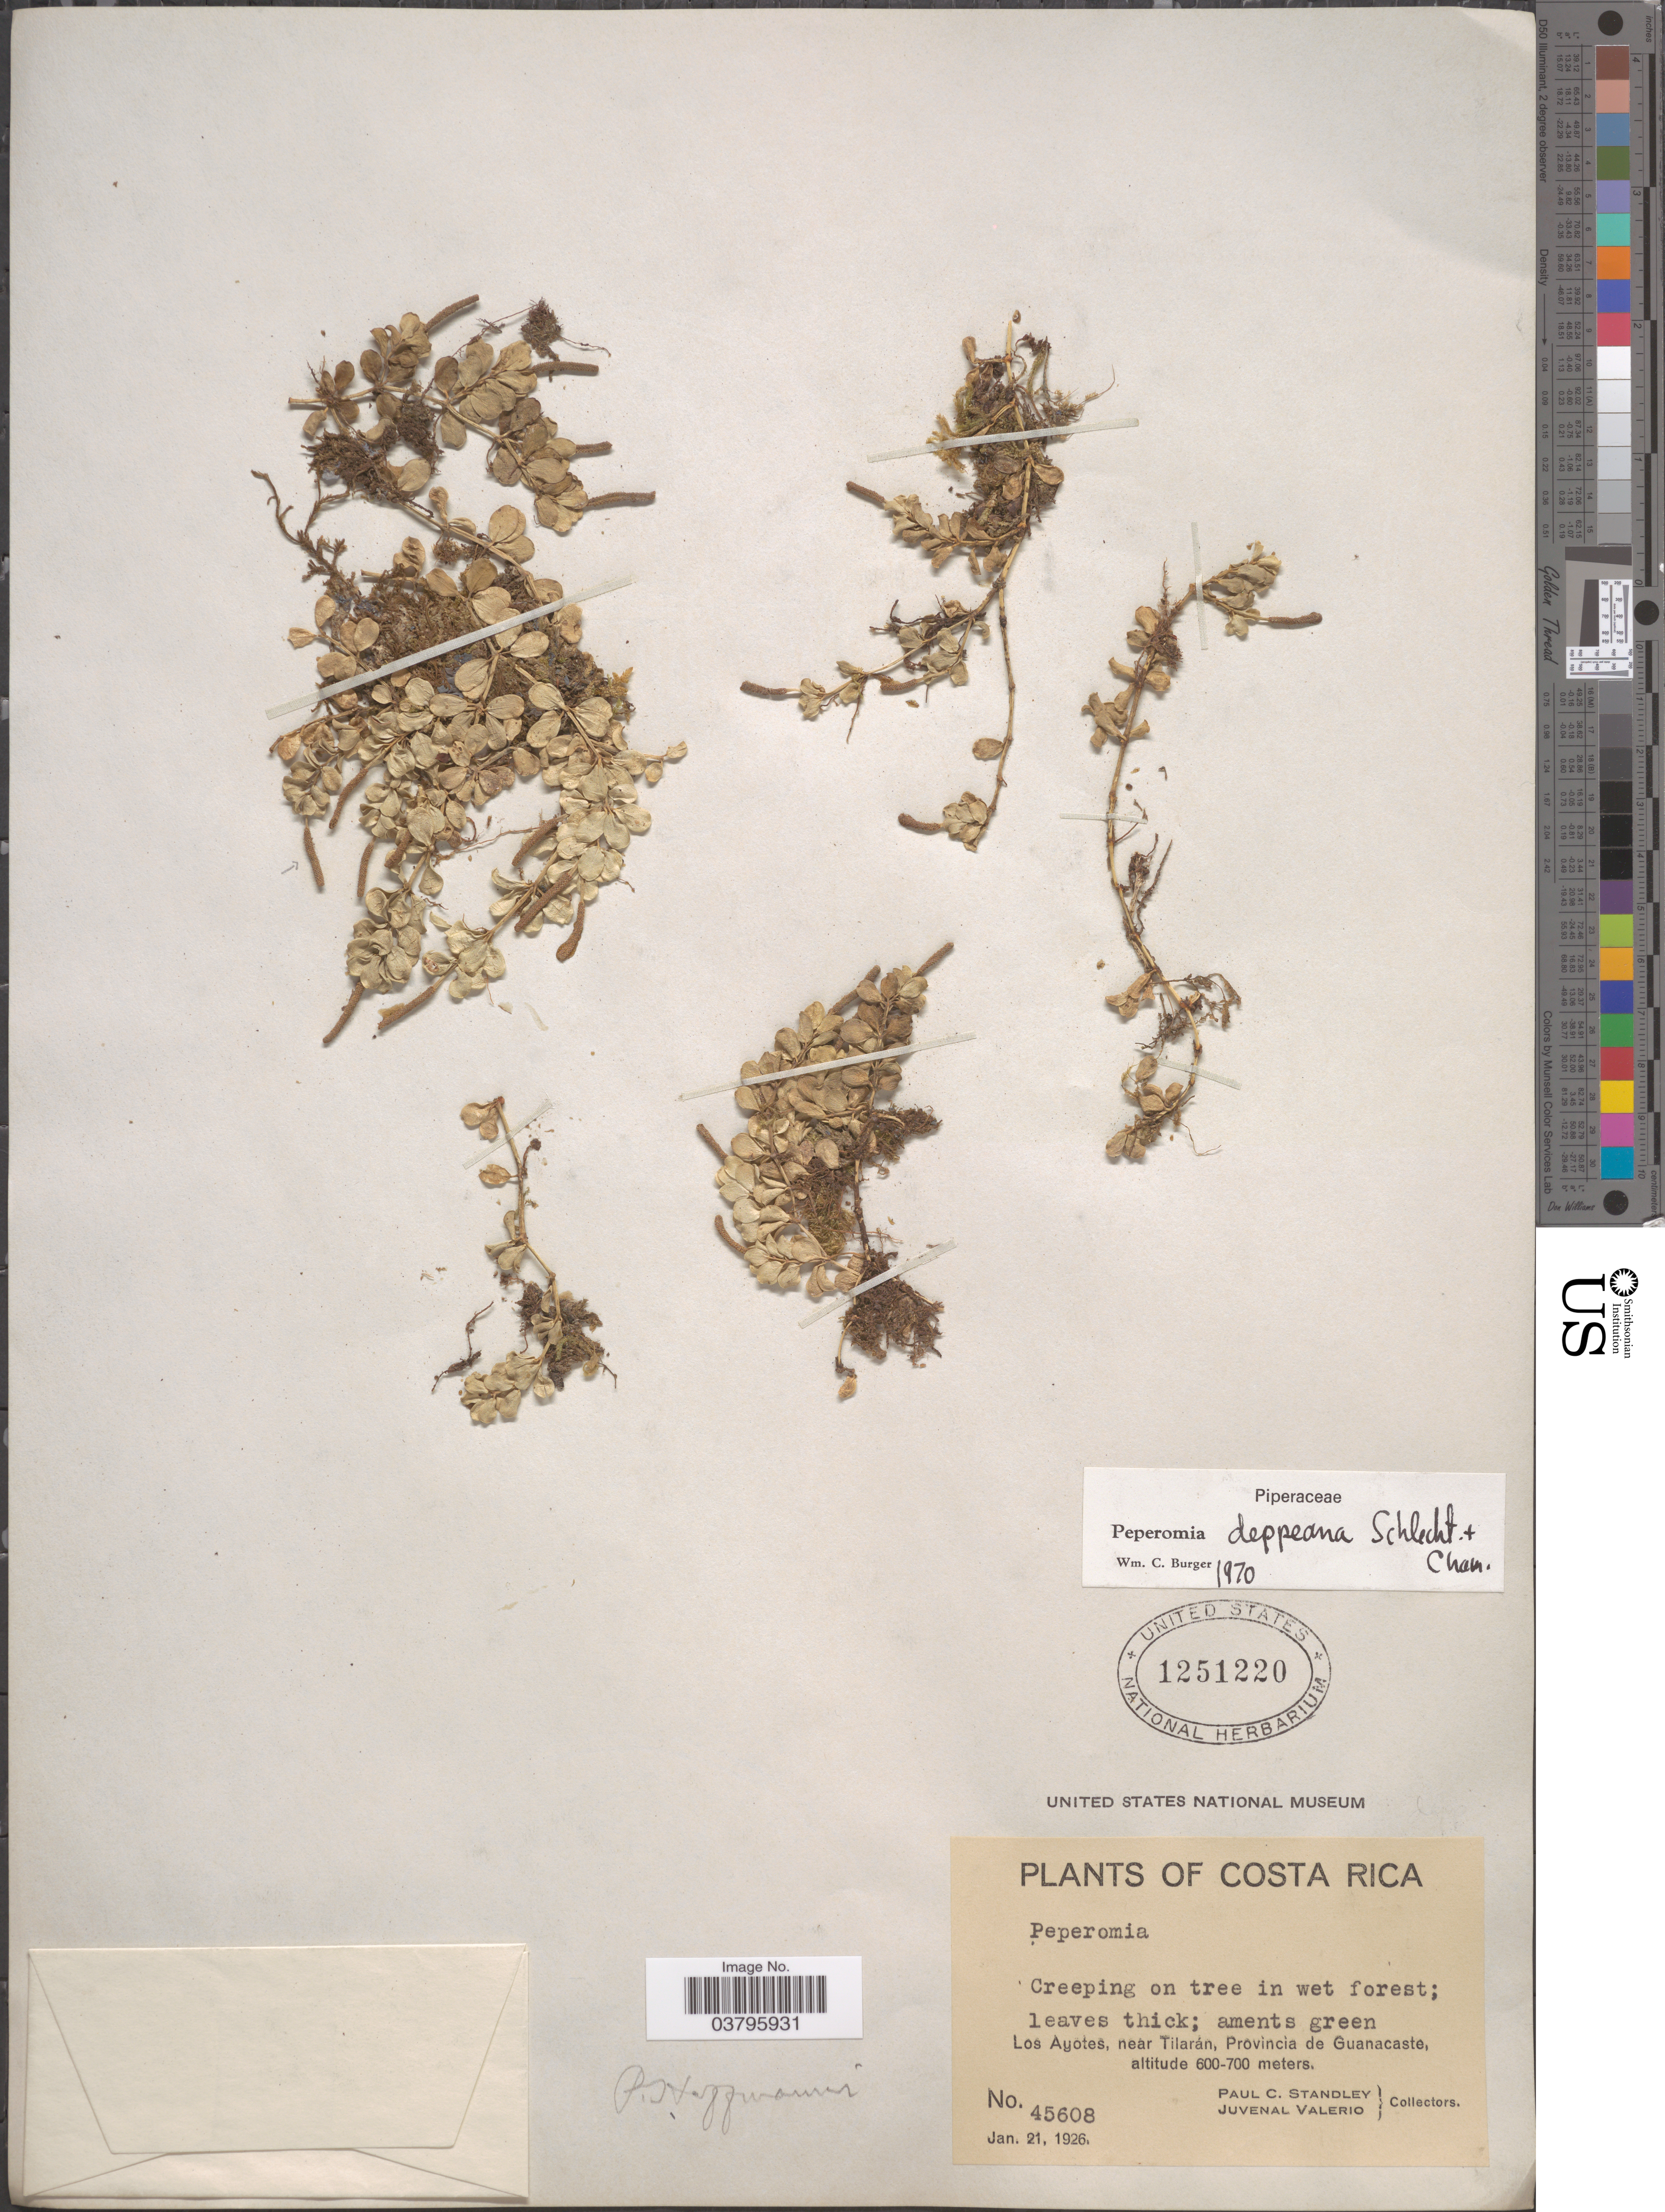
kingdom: Plantae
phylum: Tracheophyta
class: Magnoliopsida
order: Piperales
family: Piperaceae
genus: Peperomia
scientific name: Peperomia deppeana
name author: Schltdl. & Cham.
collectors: P. C. Standley & J. Valerio R.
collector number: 45608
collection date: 1926-01-21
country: Costa Rica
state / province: Guanacaste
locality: Los Ayotes, near Tilarán.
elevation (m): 600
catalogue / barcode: US 1251220